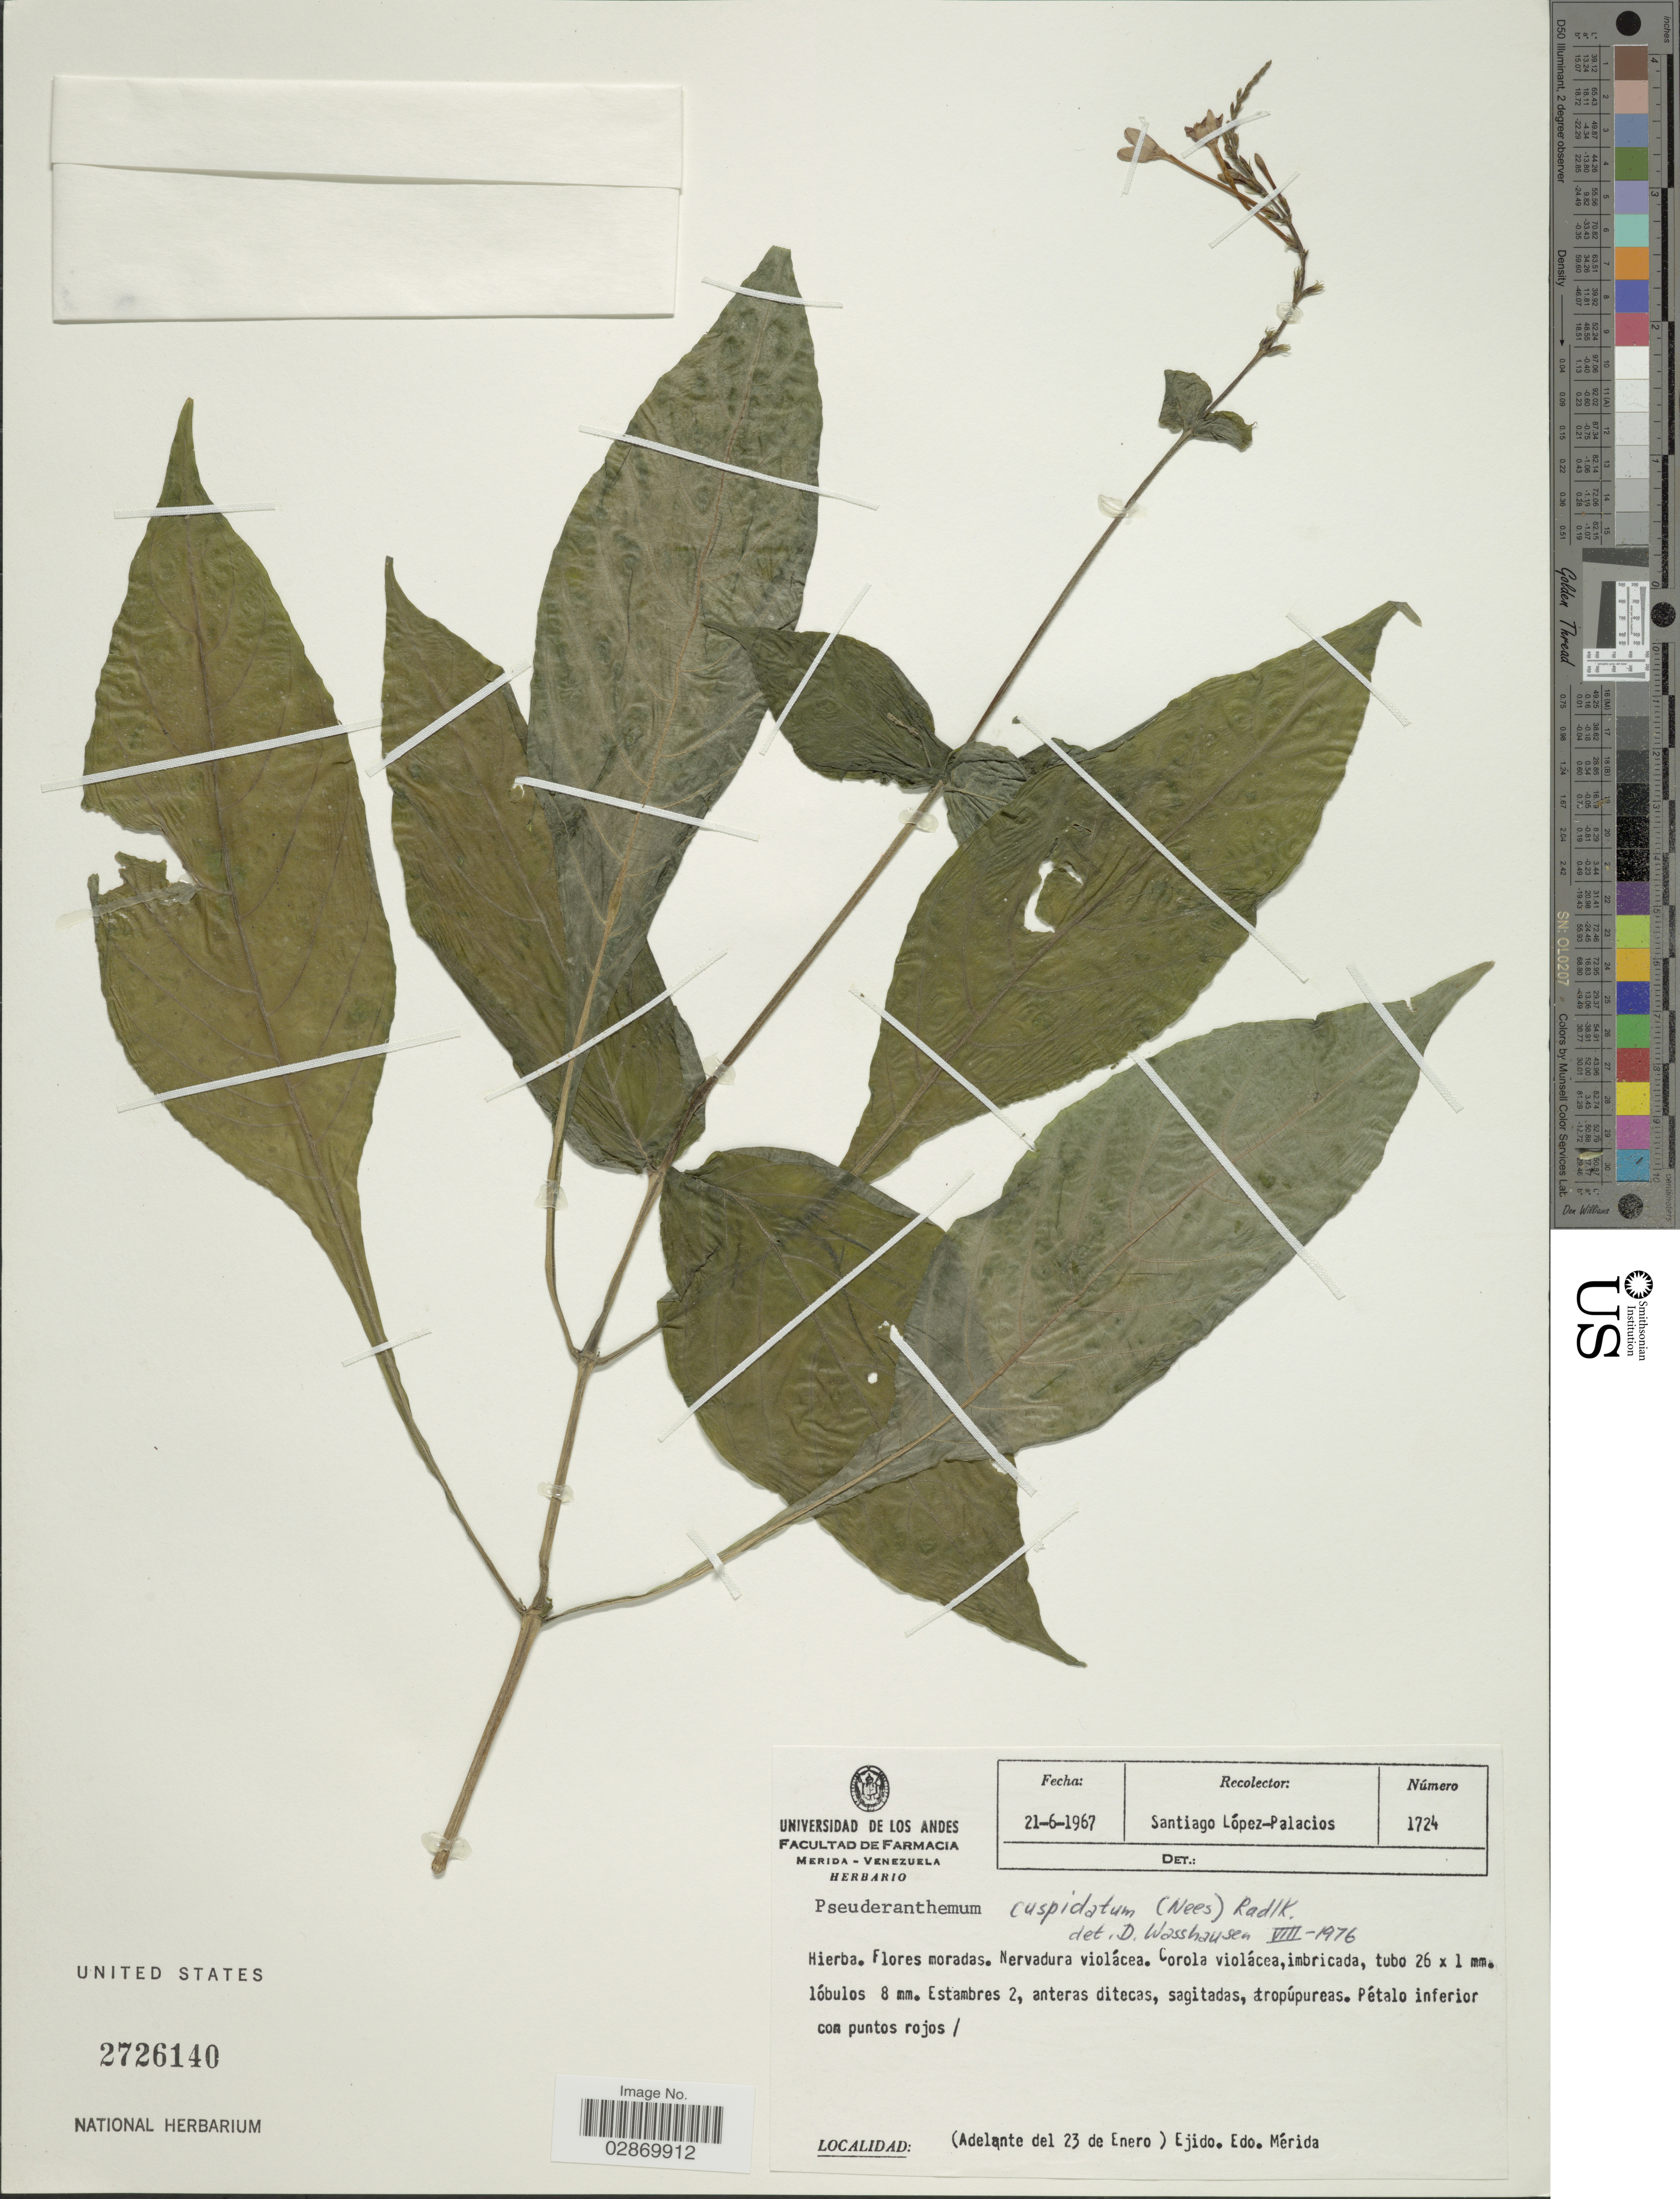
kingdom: Plantae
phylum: Tracheophyta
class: Magnoliopsida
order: Lamiales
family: Acanthaceae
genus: Pseuderanthemum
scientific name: Pseuderanthemum cuspidatum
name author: (Nees) Radlk. ex Lindau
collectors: S. López-Palacios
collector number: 1724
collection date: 1967-06-21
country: Venezuela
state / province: Mérida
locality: (Adelante del 23 de Enero) Ejido.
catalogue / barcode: US 2726140